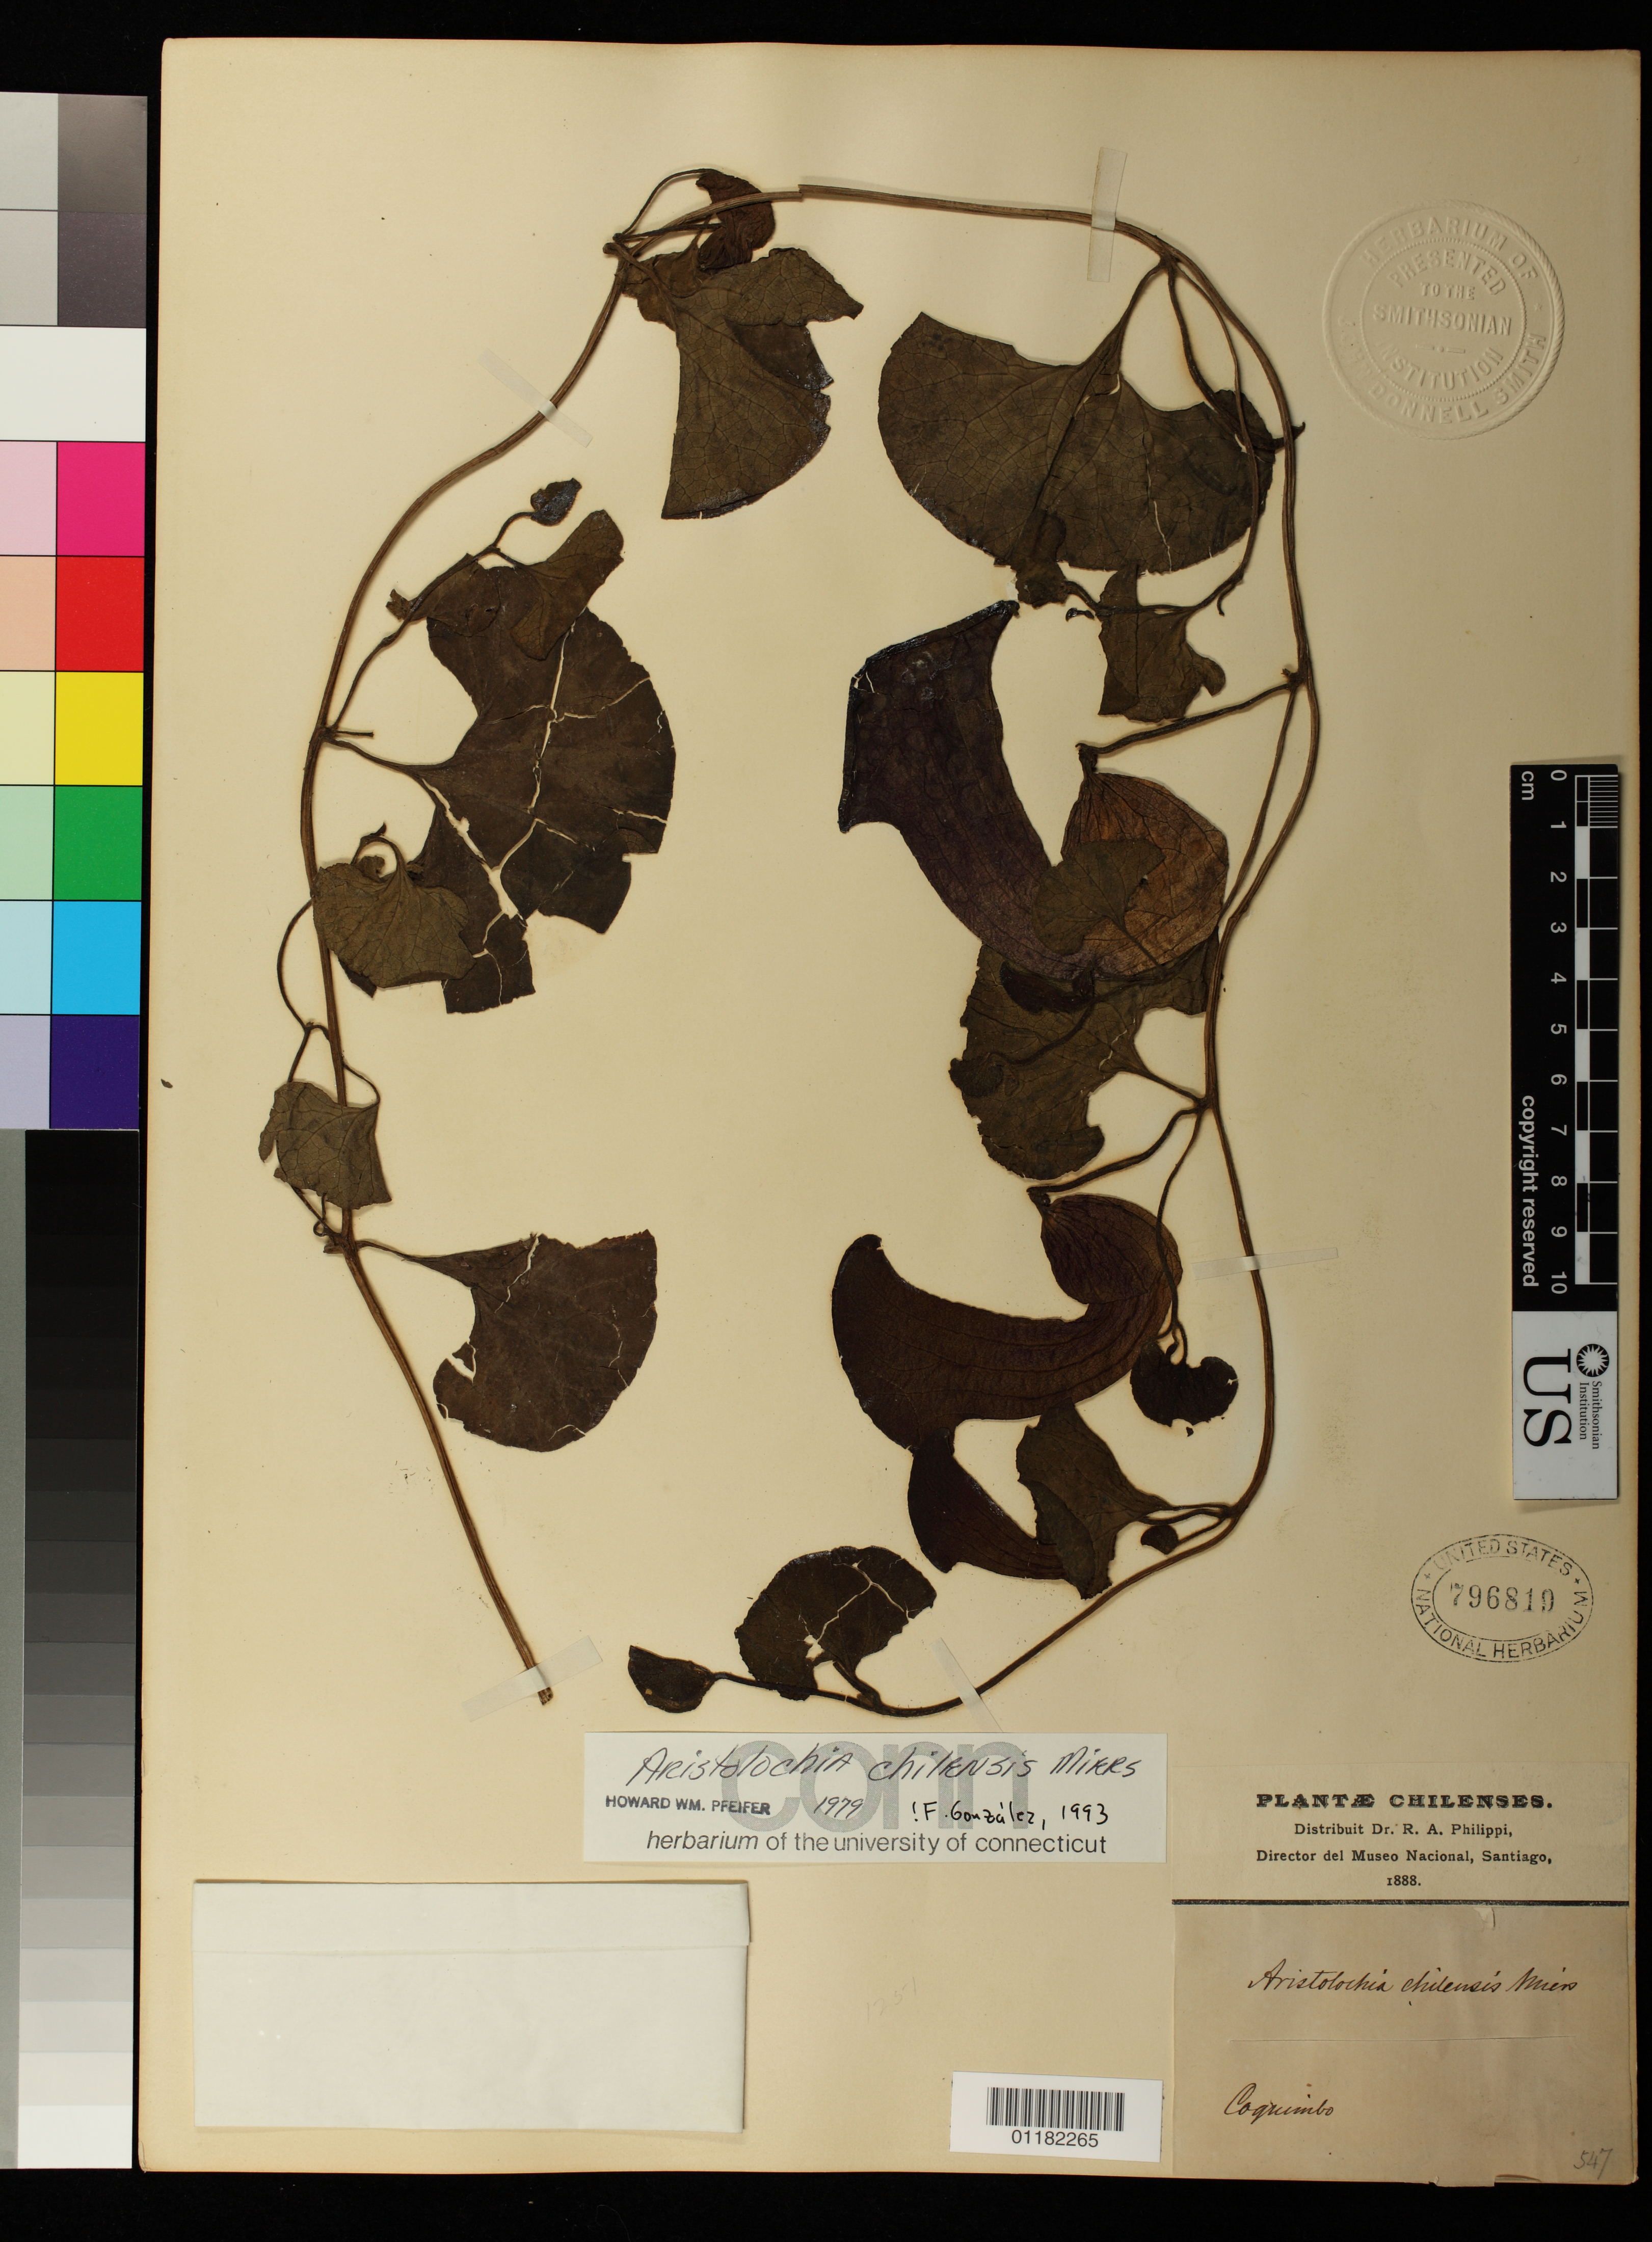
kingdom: Plantae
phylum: Tracheophyta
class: Magnoliopsida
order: Piperales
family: Aristolochiaceae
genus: Aristolochia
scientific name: Aristolochia chilensis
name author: E.L. Bridges ex Lindl.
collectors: R. A. Philippi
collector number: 547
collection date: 1888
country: Chile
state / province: Coquimbo (IV)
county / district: Elqui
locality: Coquimbo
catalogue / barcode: US 796819